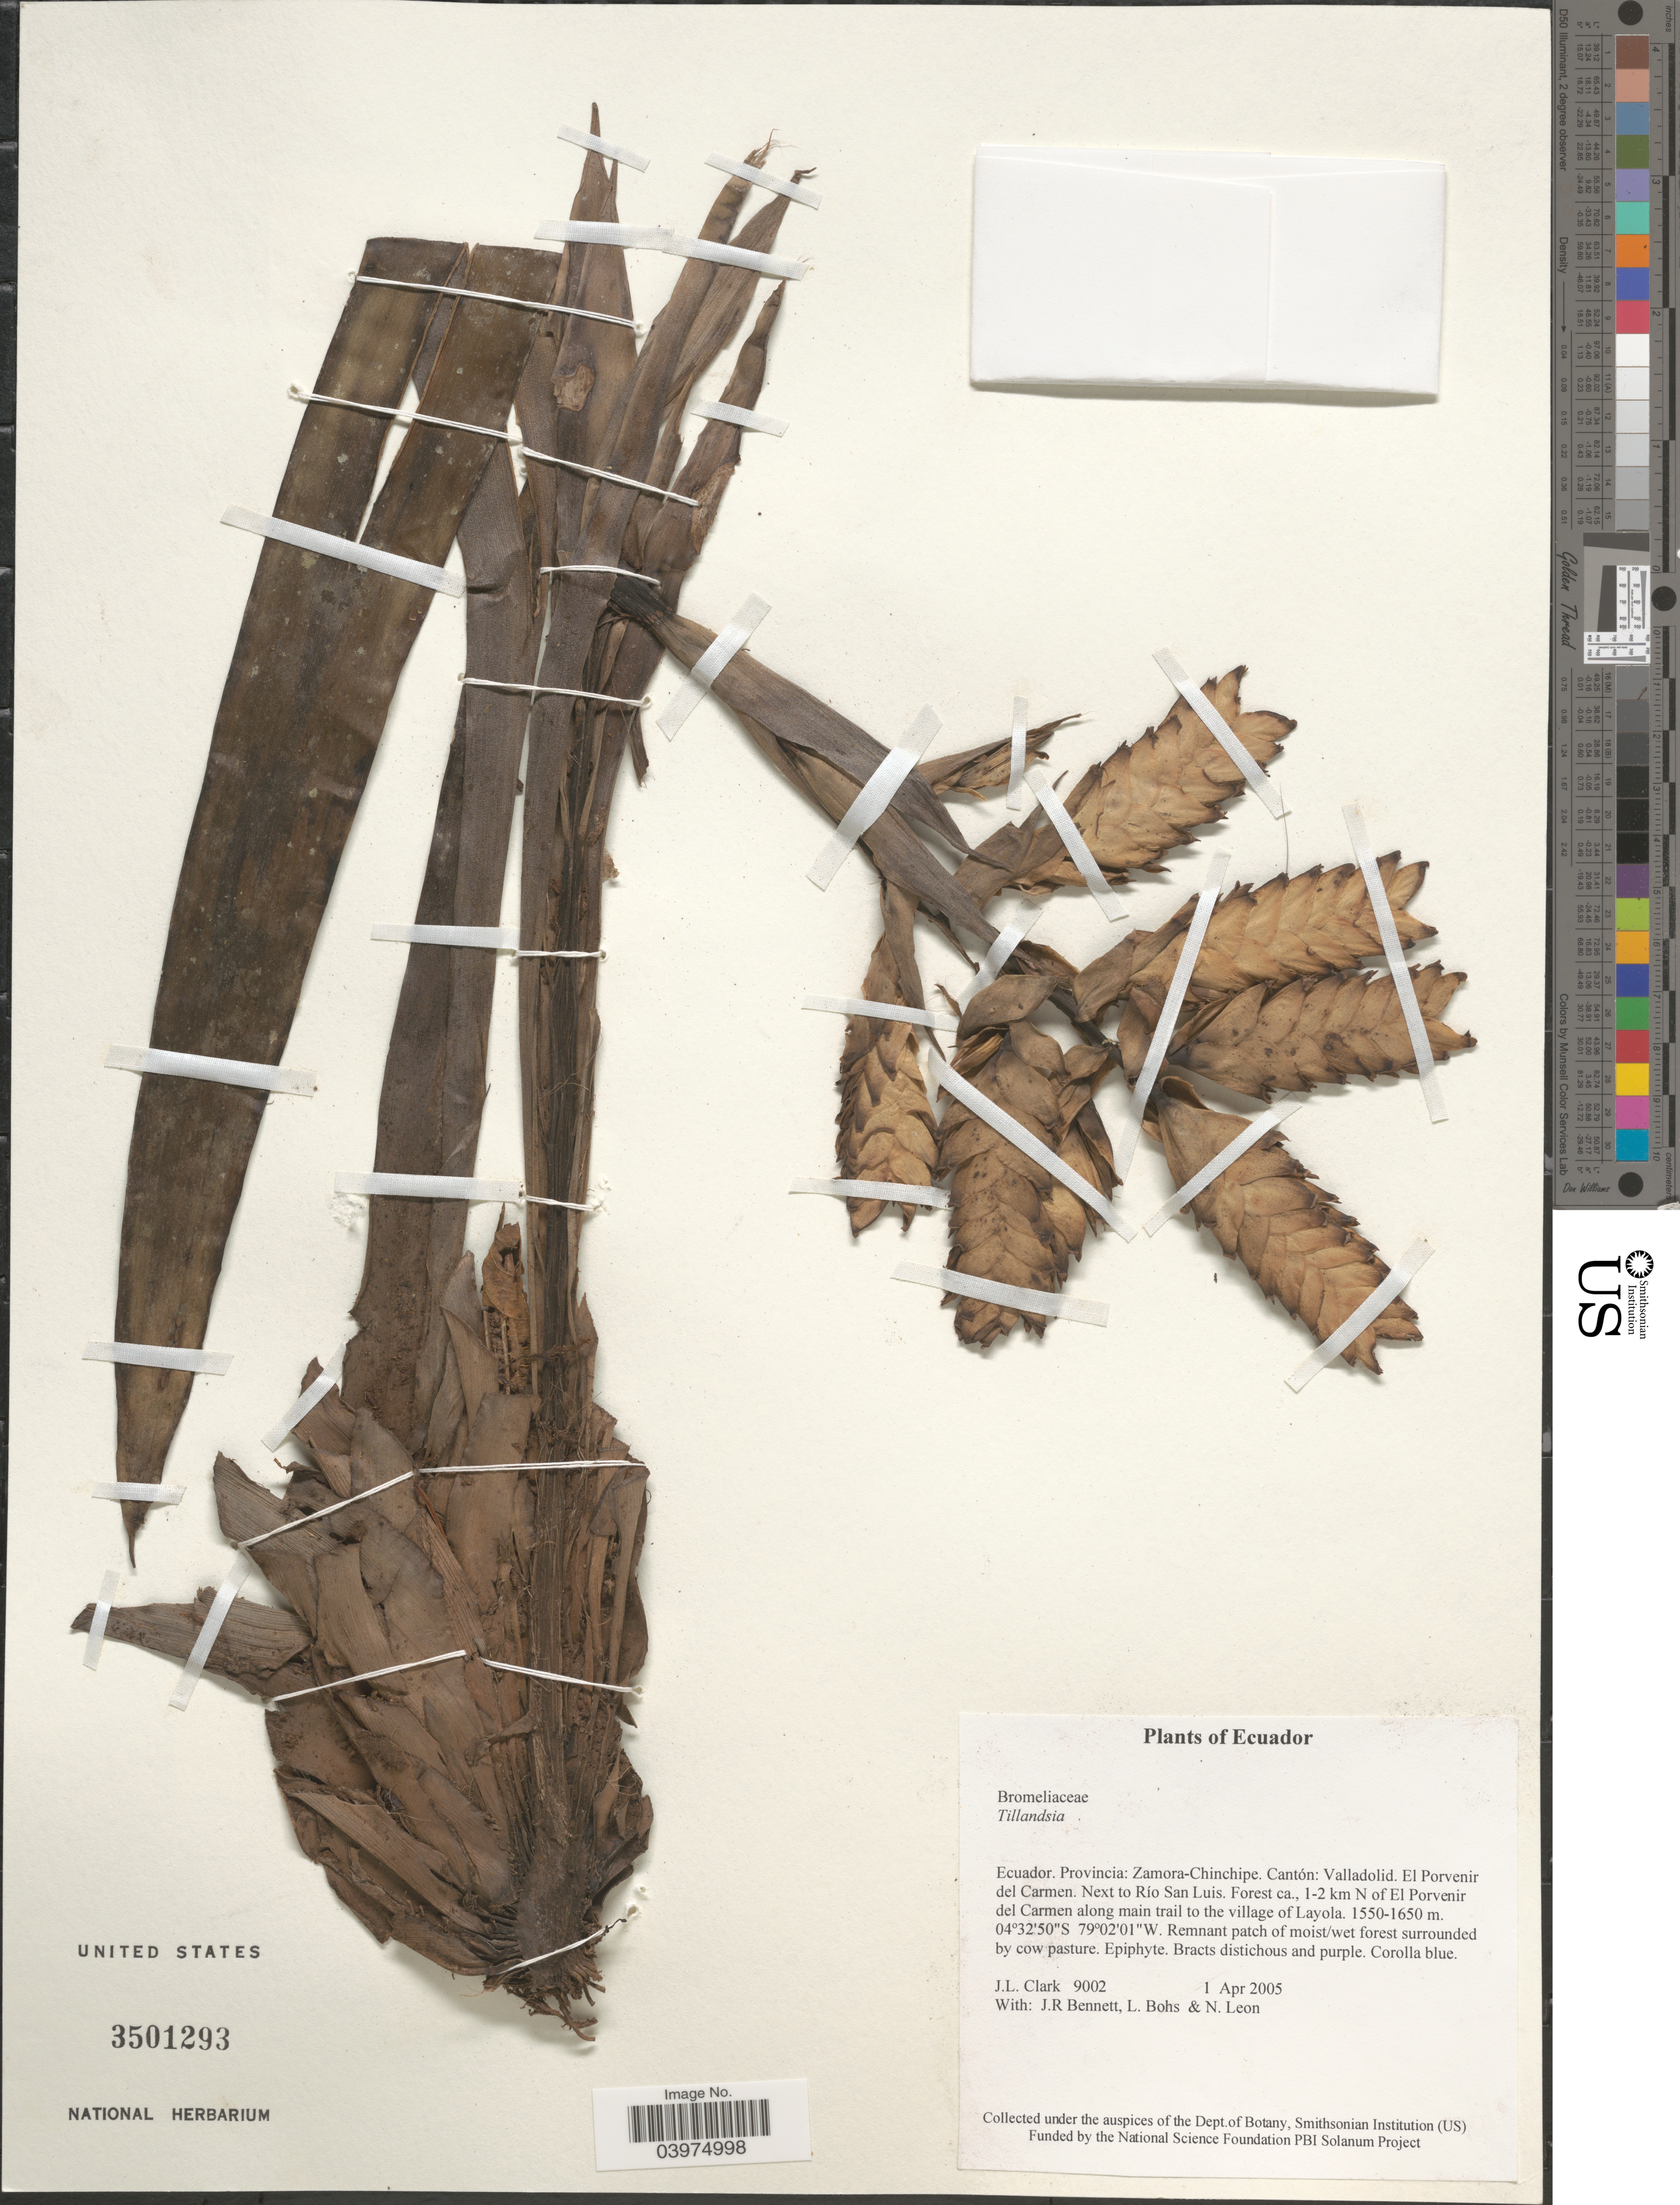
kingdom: Plantae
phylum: Tracheophyta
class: Liliopsida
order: Poales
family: Bromeliaceae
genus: Tillandsia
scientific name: Tillandsia sp.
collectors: J. L. Clark, J. R. Bennett, L. A. Bohs & N. Leon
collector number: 9002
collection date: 2005-04-01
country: Ecuador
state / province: Zamora-Chinchipe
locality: Cantón: Valladolid. El Porvenir del Carmen. Next to Río San Luis. Forest ca., 1-2 km N of El Porvenir del Carmen along main trail to the village of Layola.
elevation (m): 1550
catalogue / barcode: US 3501293